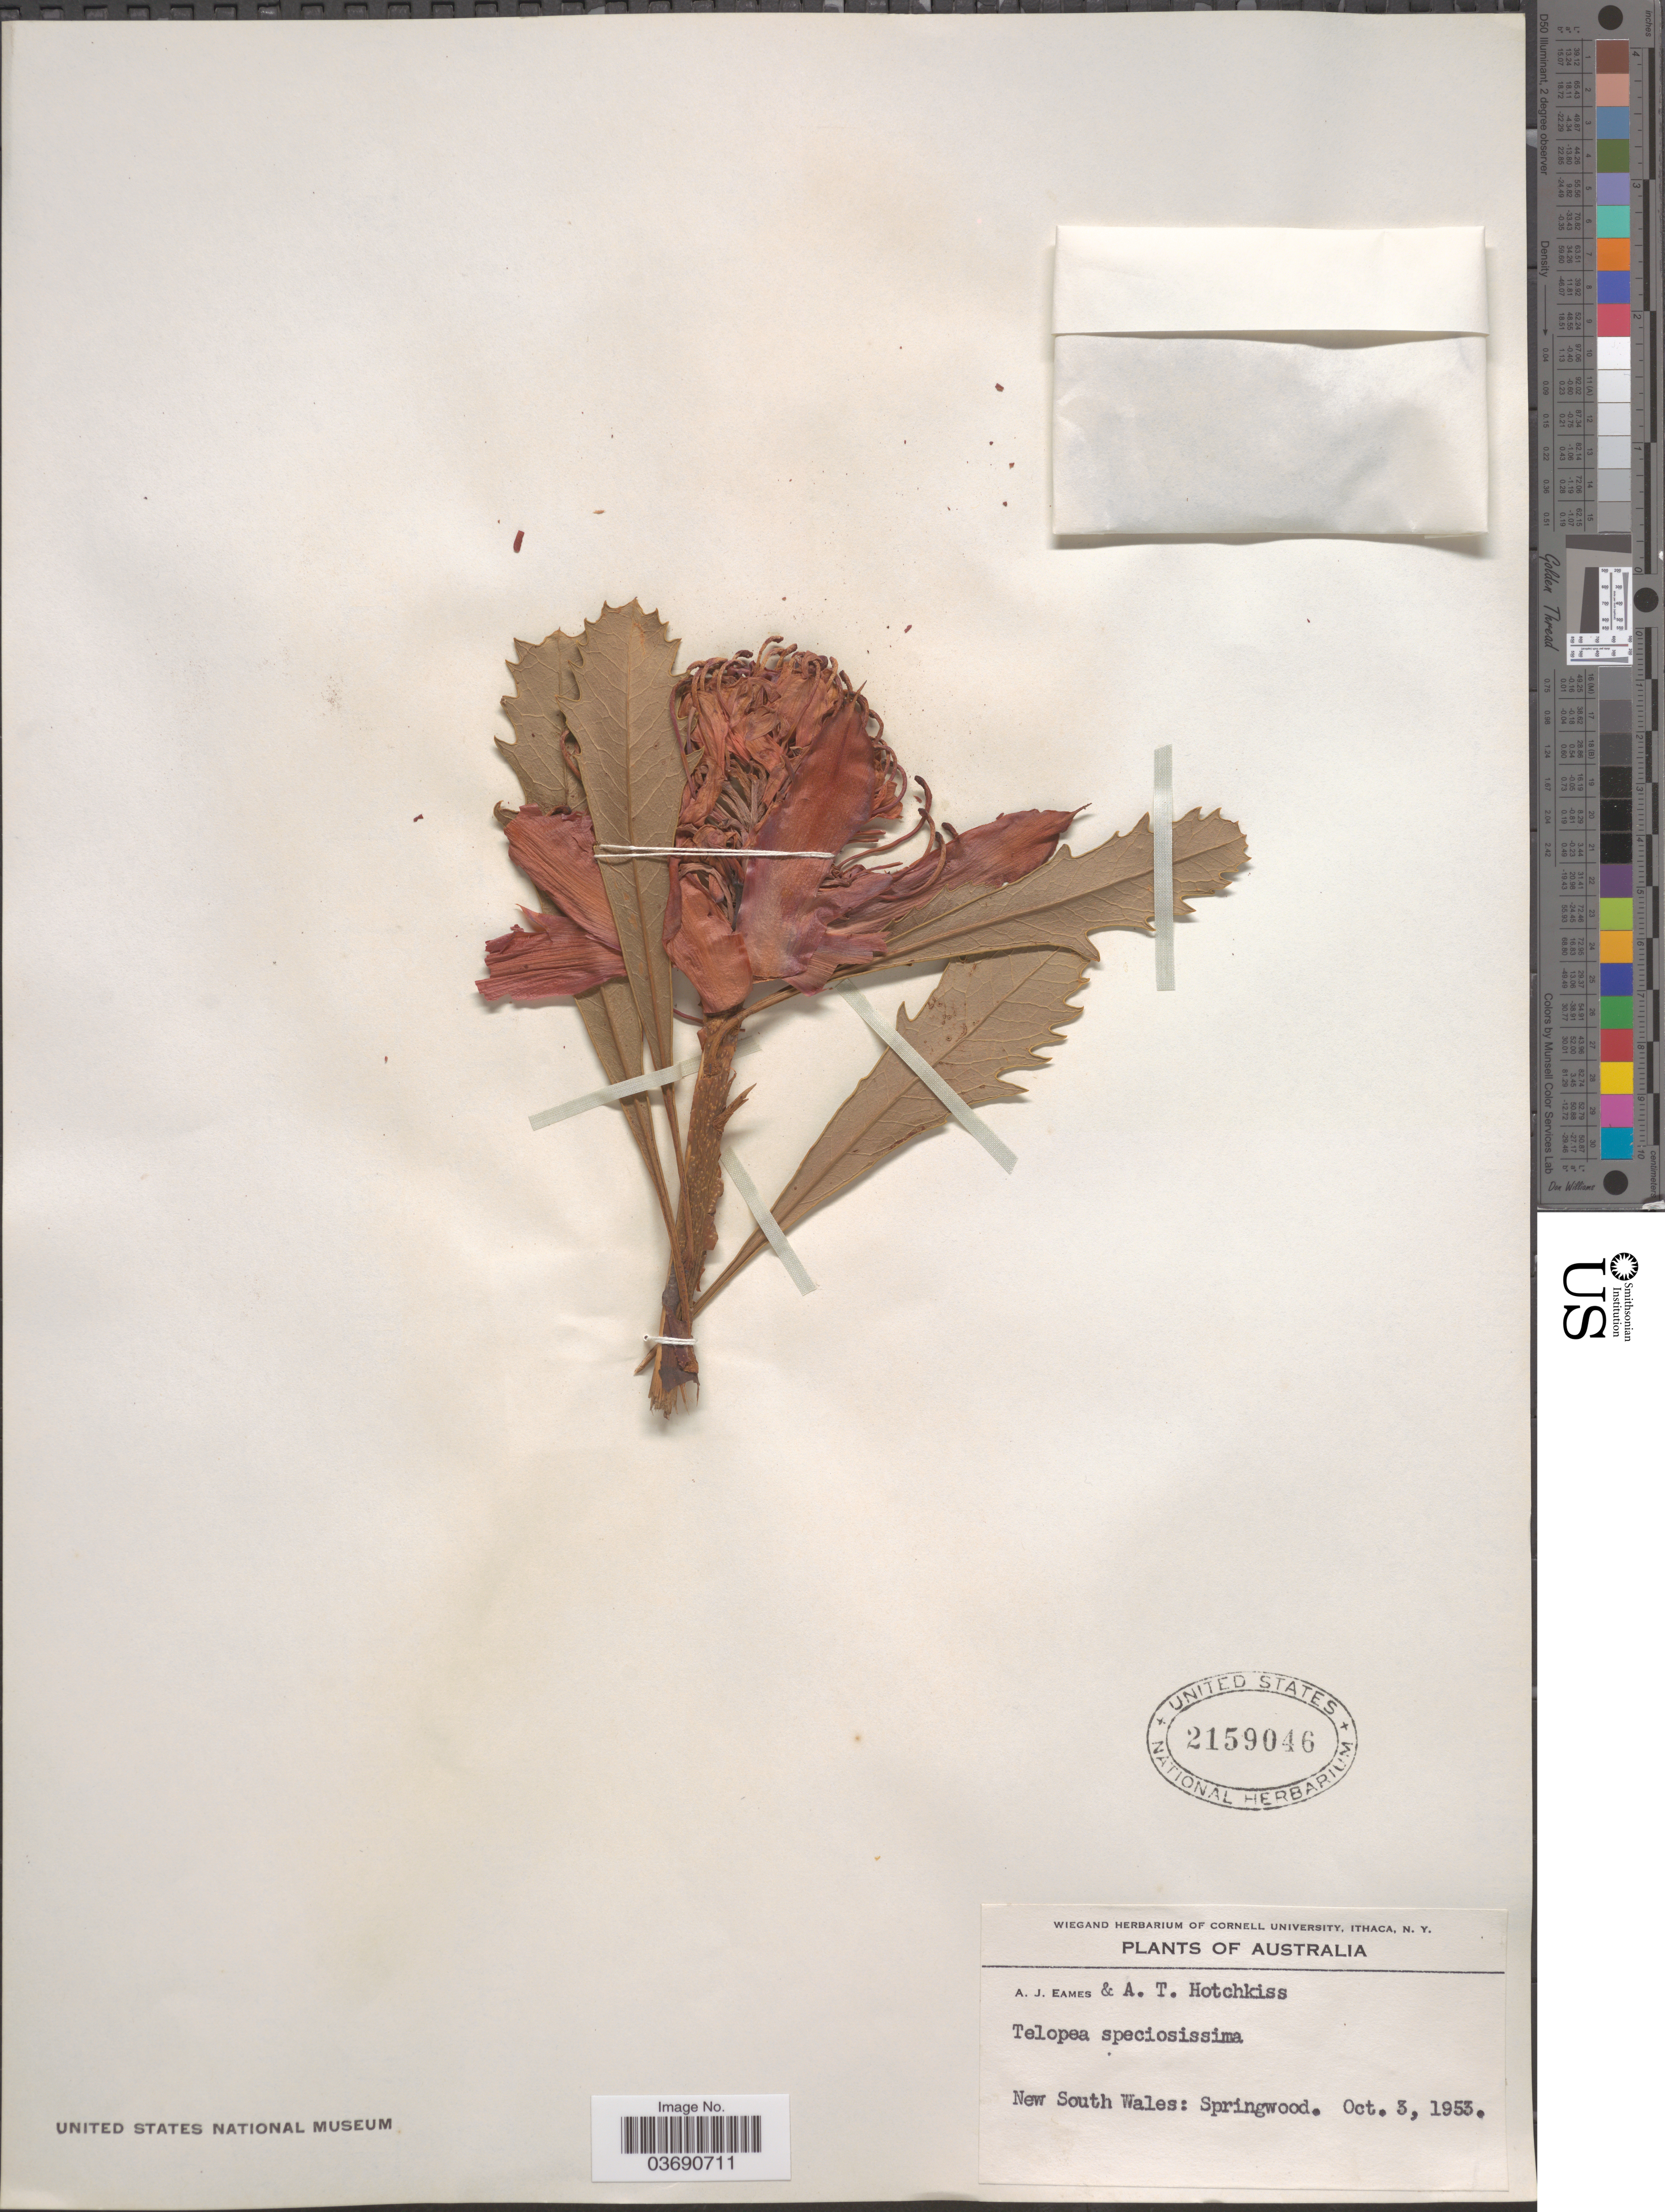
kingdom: Plantae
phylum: Tracheophyta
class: Magnoliopsida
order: Proteales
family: Proteaceae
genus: Telopea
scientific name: Telopea speciosissima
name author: (Sm.) R. Br.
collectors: A. J. Eames & A. Hotchkiss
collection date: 1953-10-03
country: Australia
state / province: New South Wales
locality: Springwood.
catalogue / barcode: US 2159046